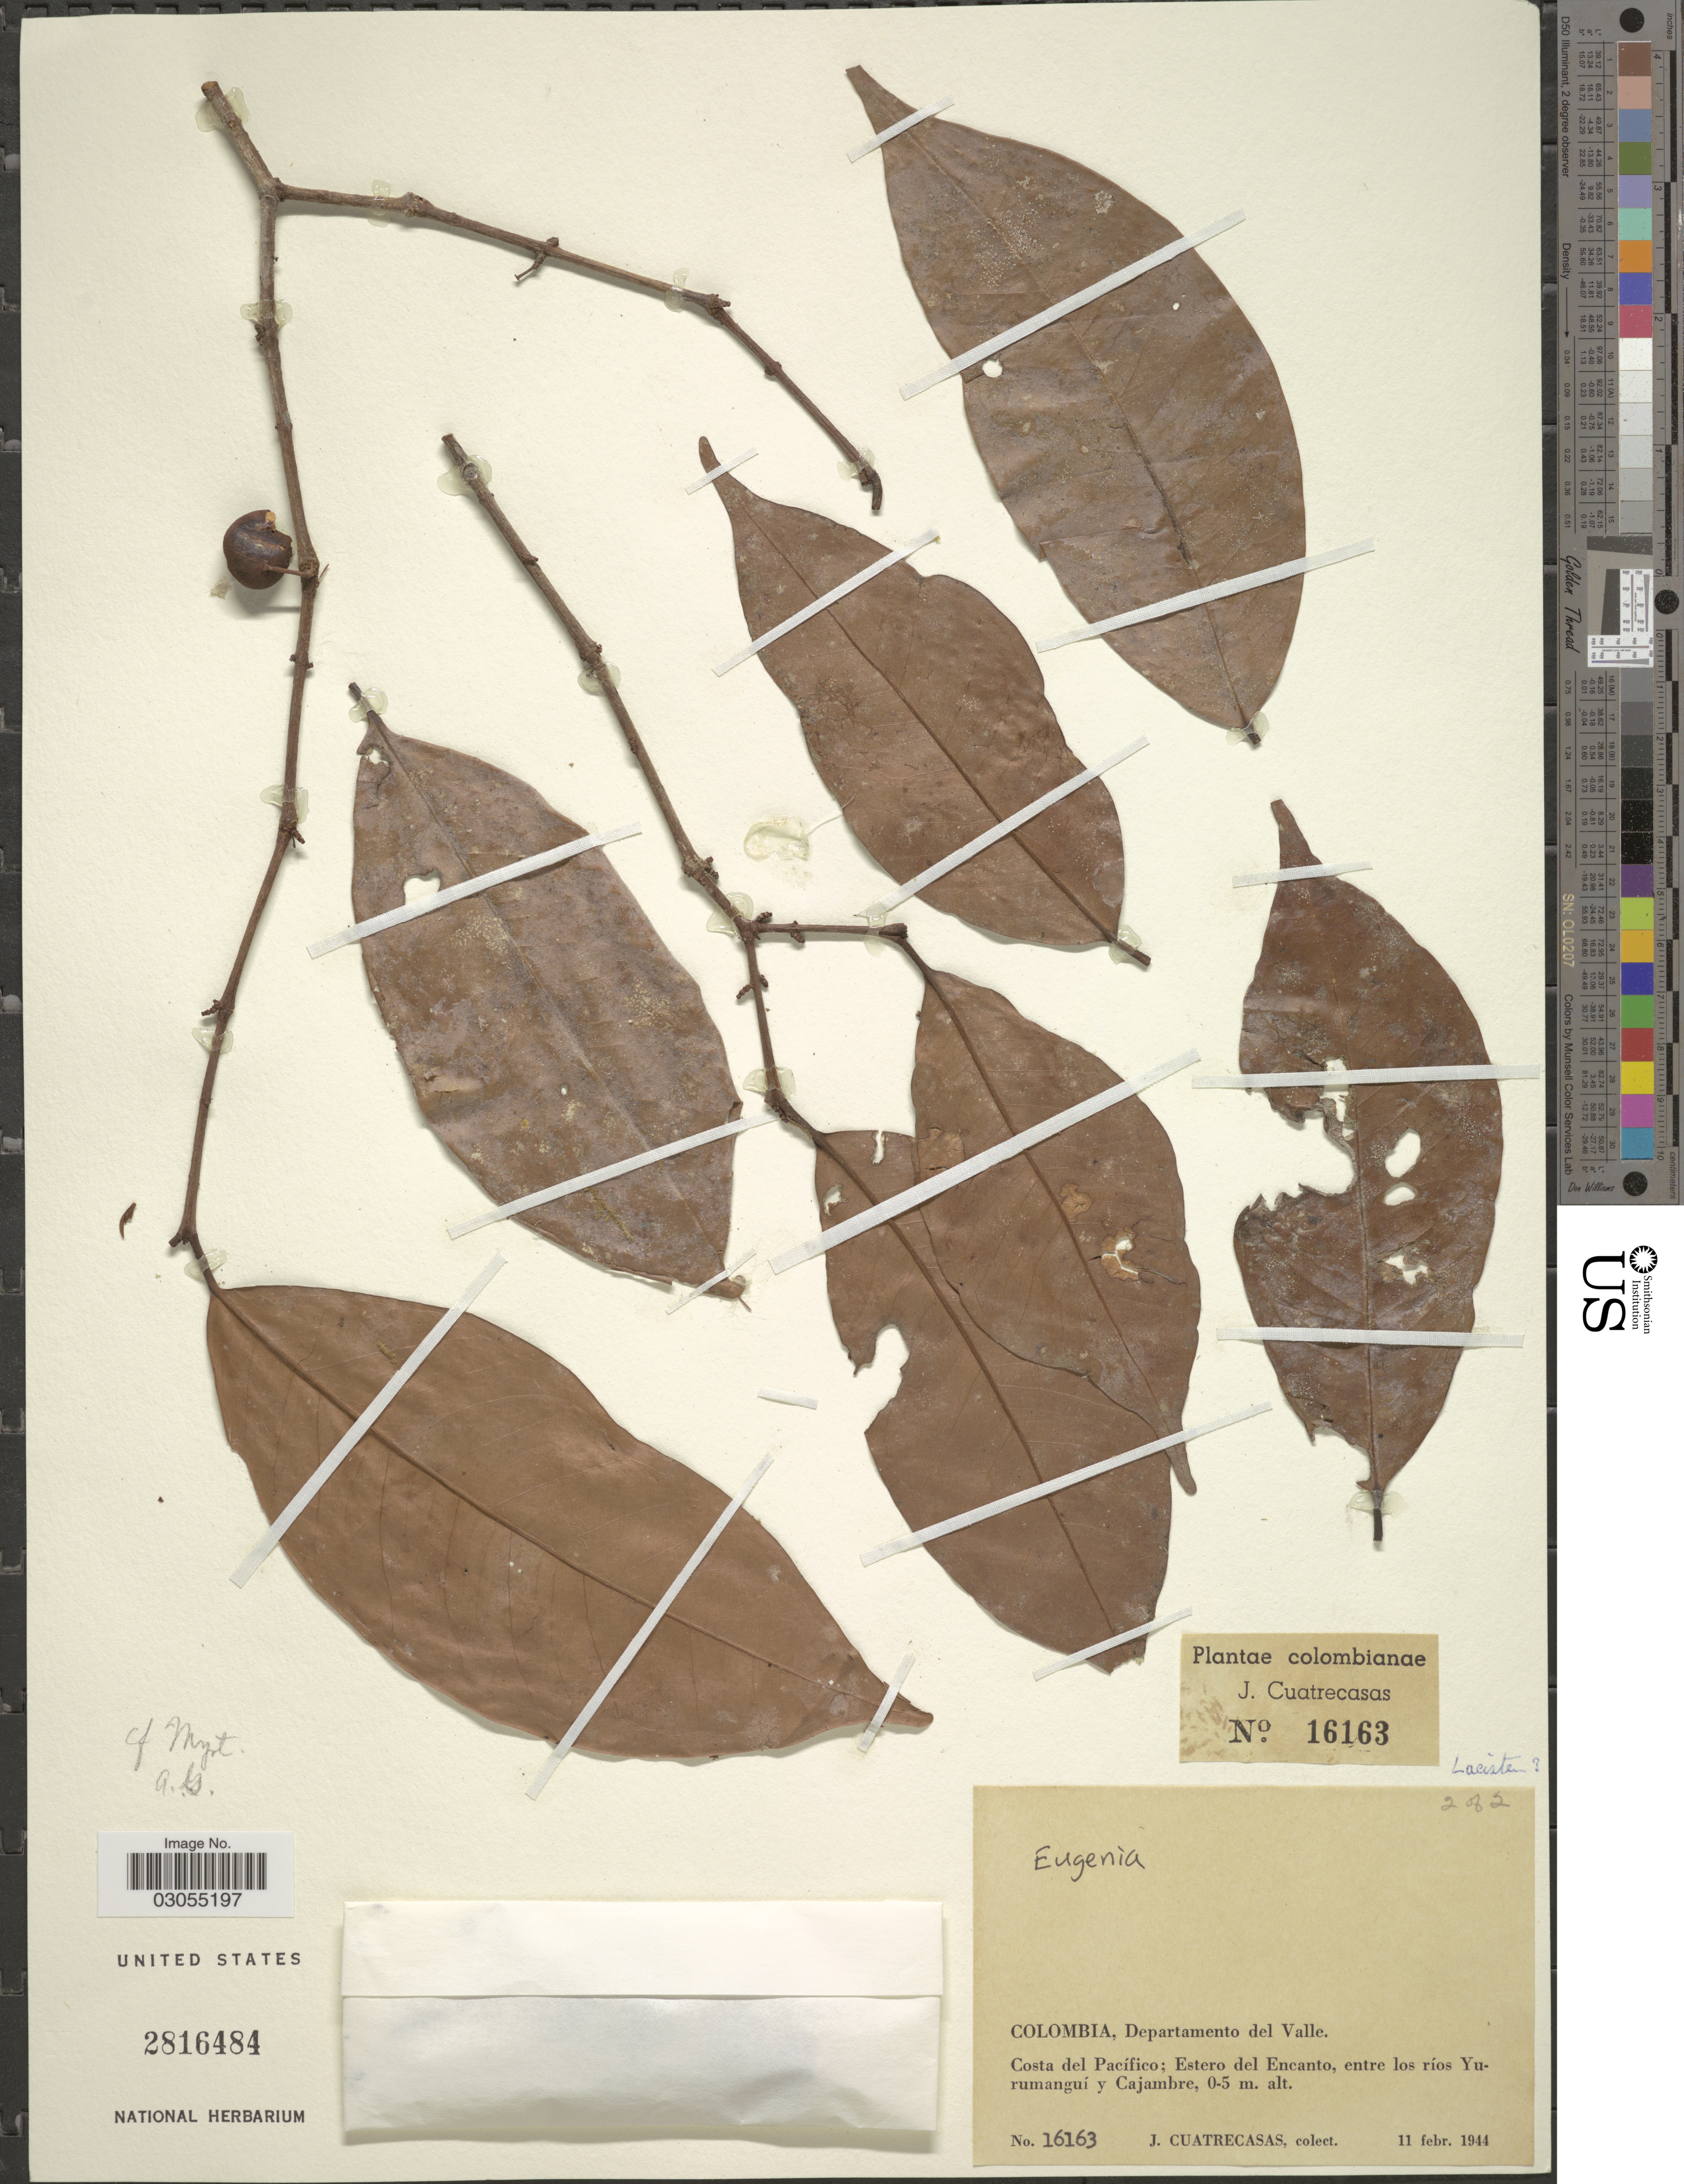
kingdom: Plantae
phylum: Tracheophyta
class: Magnoliopsida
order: Myrtales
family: Myrtaceae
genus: Eugenia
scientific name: Eugenia sp.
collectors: J. Cuatrecasas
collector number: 16163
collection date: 1944-02-11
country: Colombia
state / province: Valle del Cauca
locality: Departamento del Valle. Costa del Pacífico; Estero del Encanto, entre los ríos Yurumanguí y Cajambre.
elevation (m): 0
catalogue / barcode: US 2816484